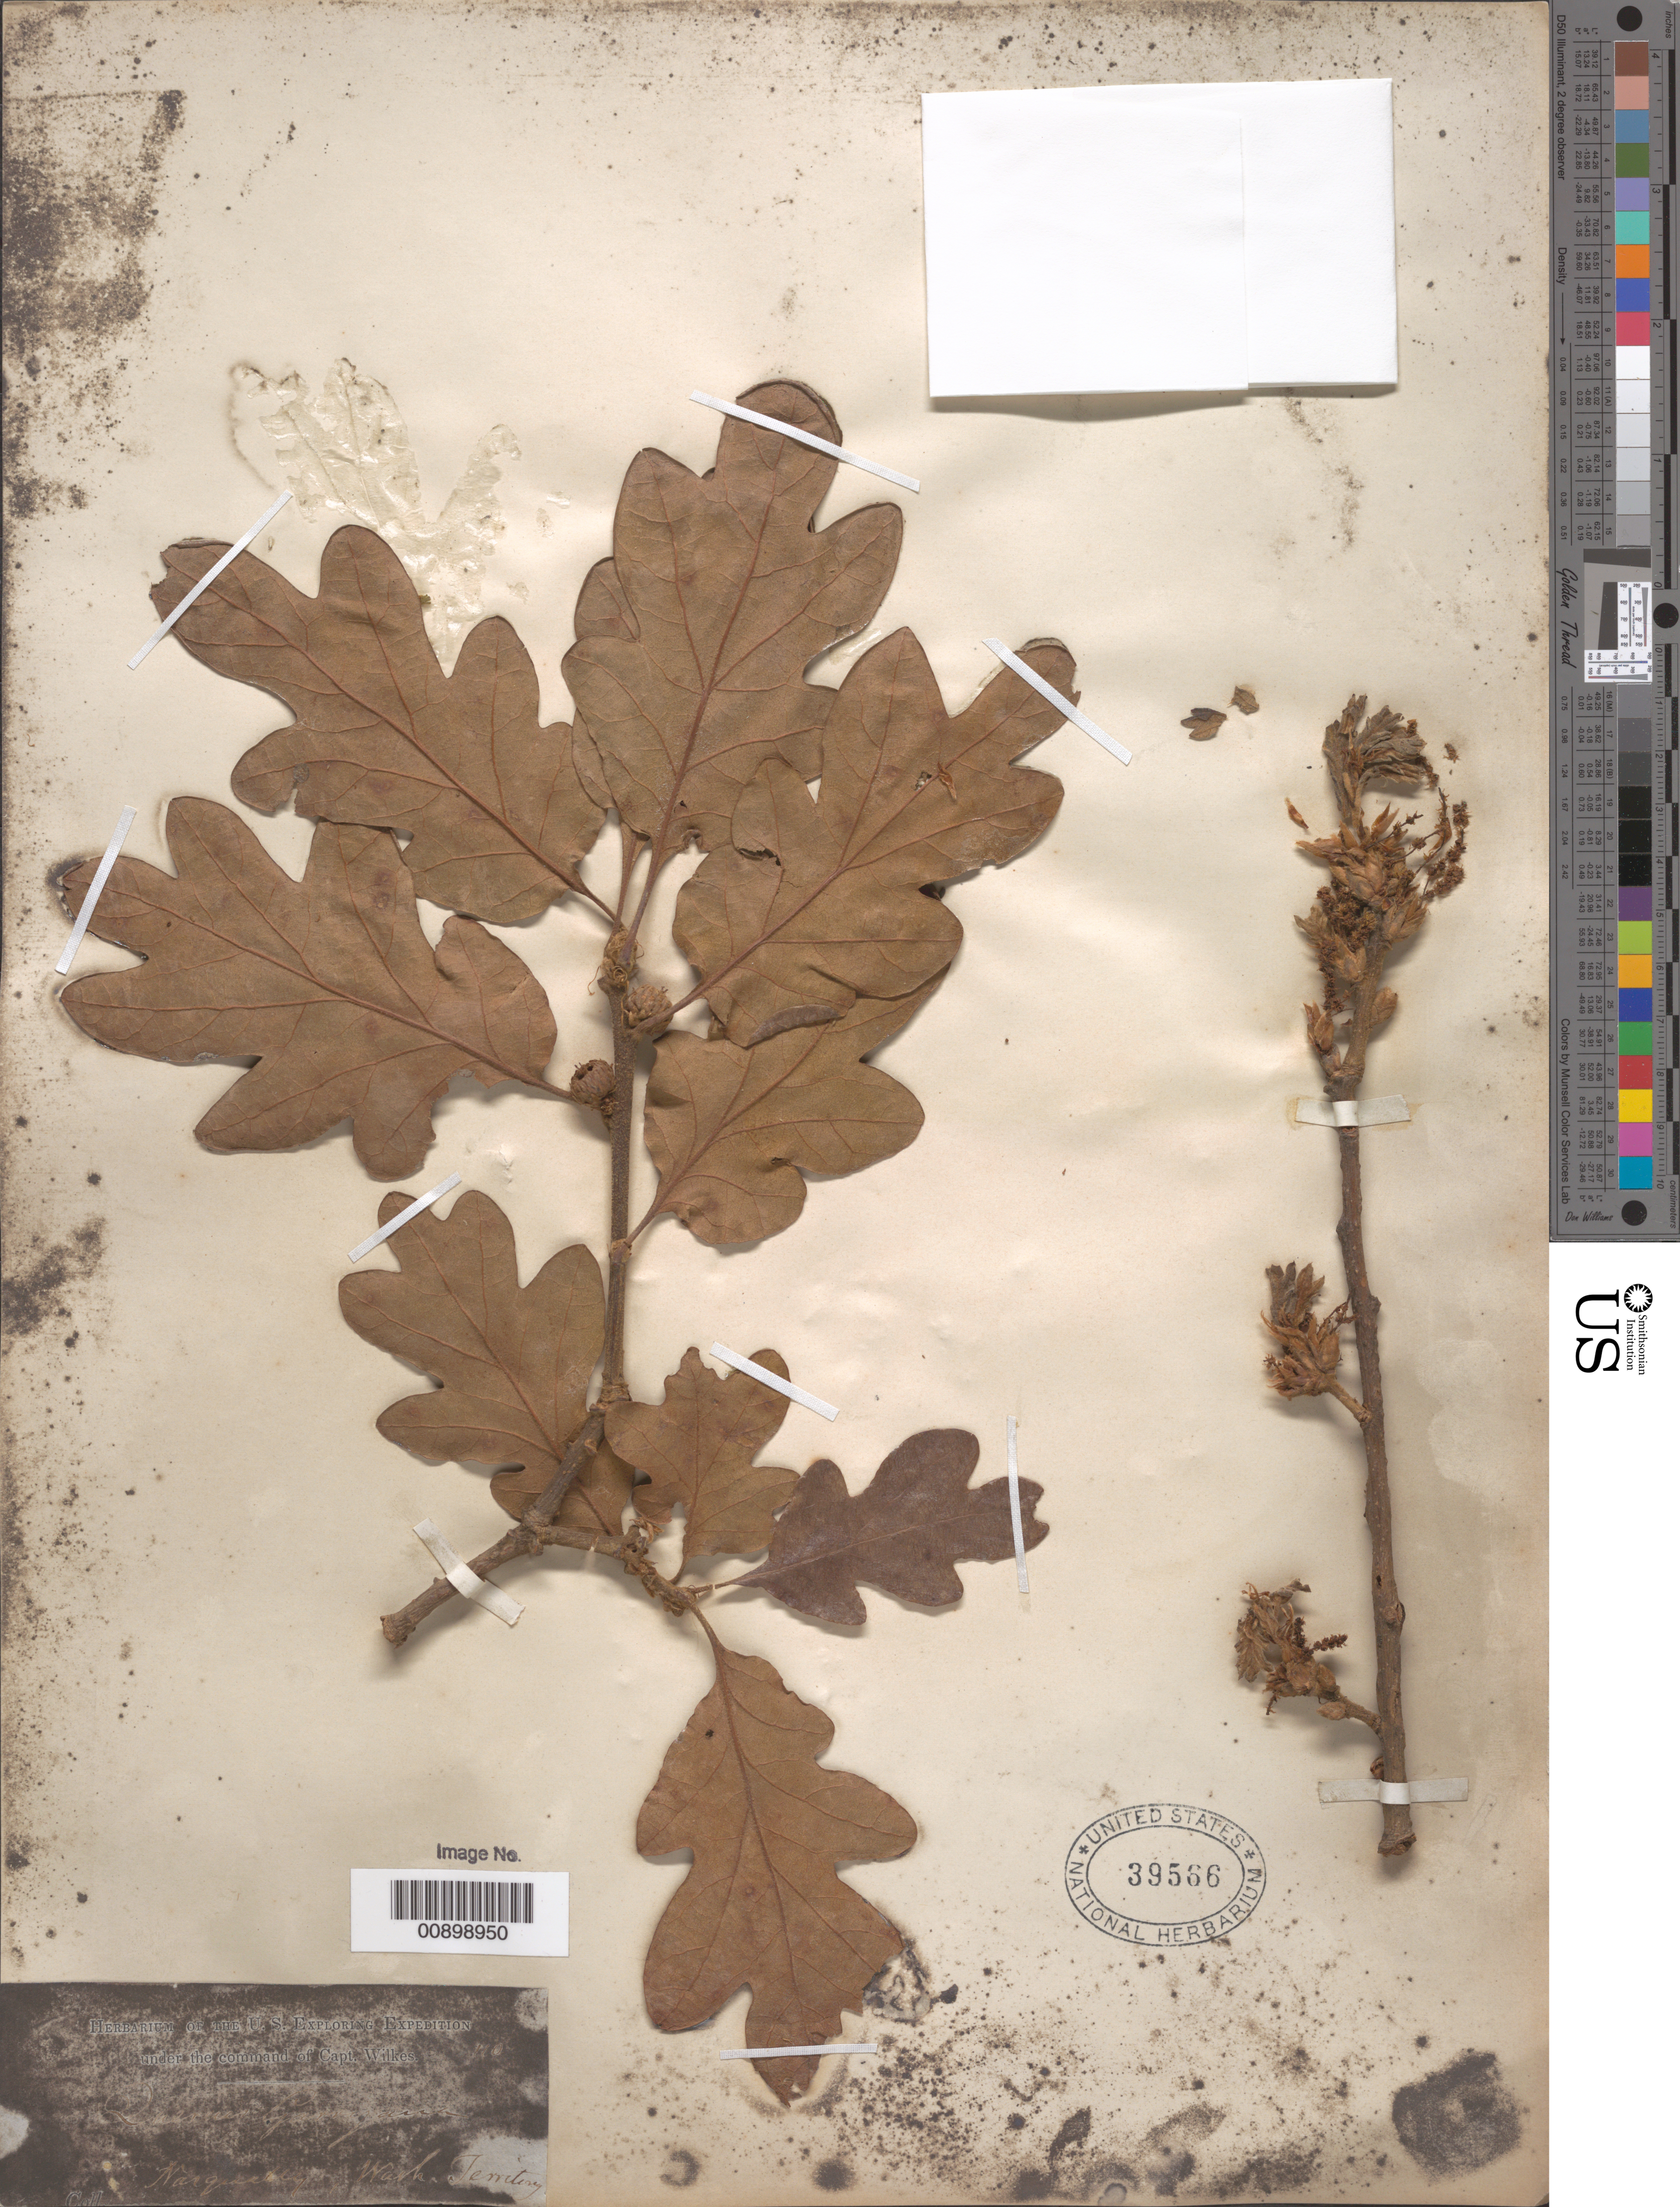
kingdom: Plantae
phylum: Tracheophyta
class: Magnoliopsida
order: Fagales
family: Fagaceae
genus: Quercus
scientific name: Quercus garryana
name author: Douglas ex Hook.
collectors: Wilkes Explor. Exped.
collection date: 1838/1842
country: United States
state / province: Washington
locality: Nasqually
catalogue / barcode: US 39566